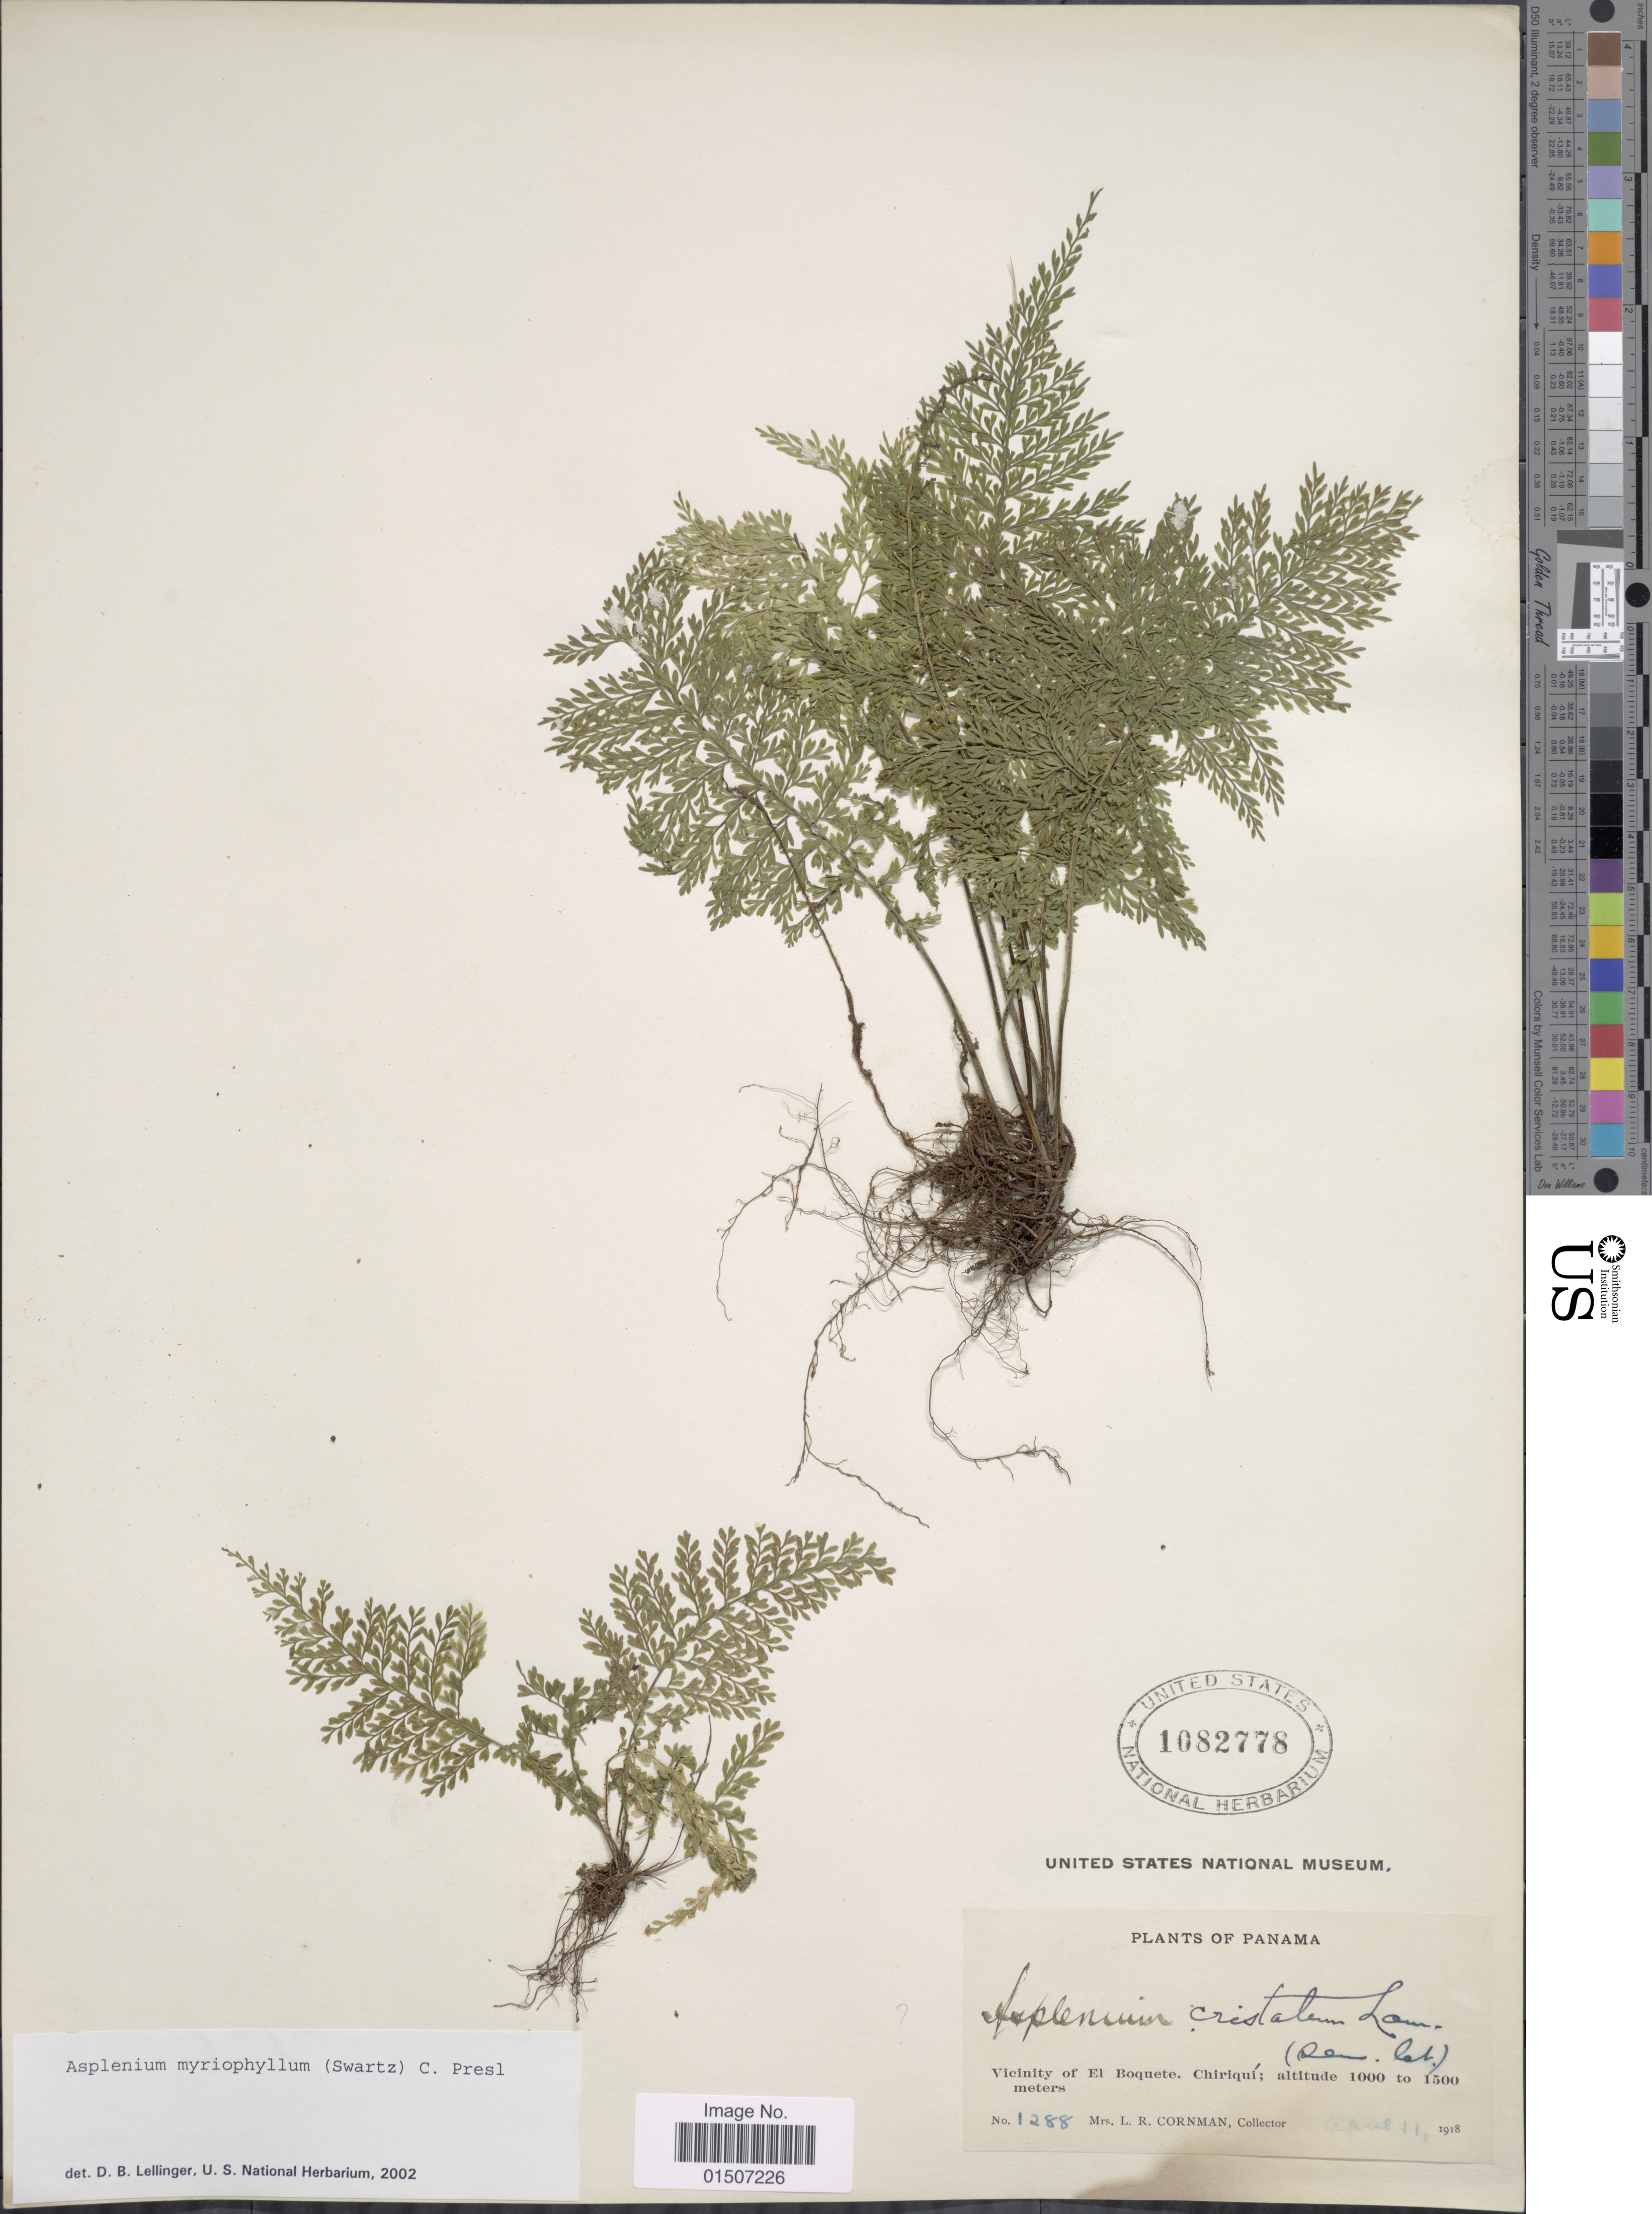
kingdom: Plantae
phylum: Tracheophyta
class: Polypodiopsida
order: Polypodiales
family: Aspleniaceae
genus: Asplenium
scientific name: Asplenium myriophyllum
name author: (Sw.) C. Presl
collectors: L. Cornman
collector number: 1288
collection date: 1918-04-11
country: Panama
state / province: Chiriqui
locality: Vicinity of El Boquete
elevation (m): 1000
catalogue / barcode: US 1082778